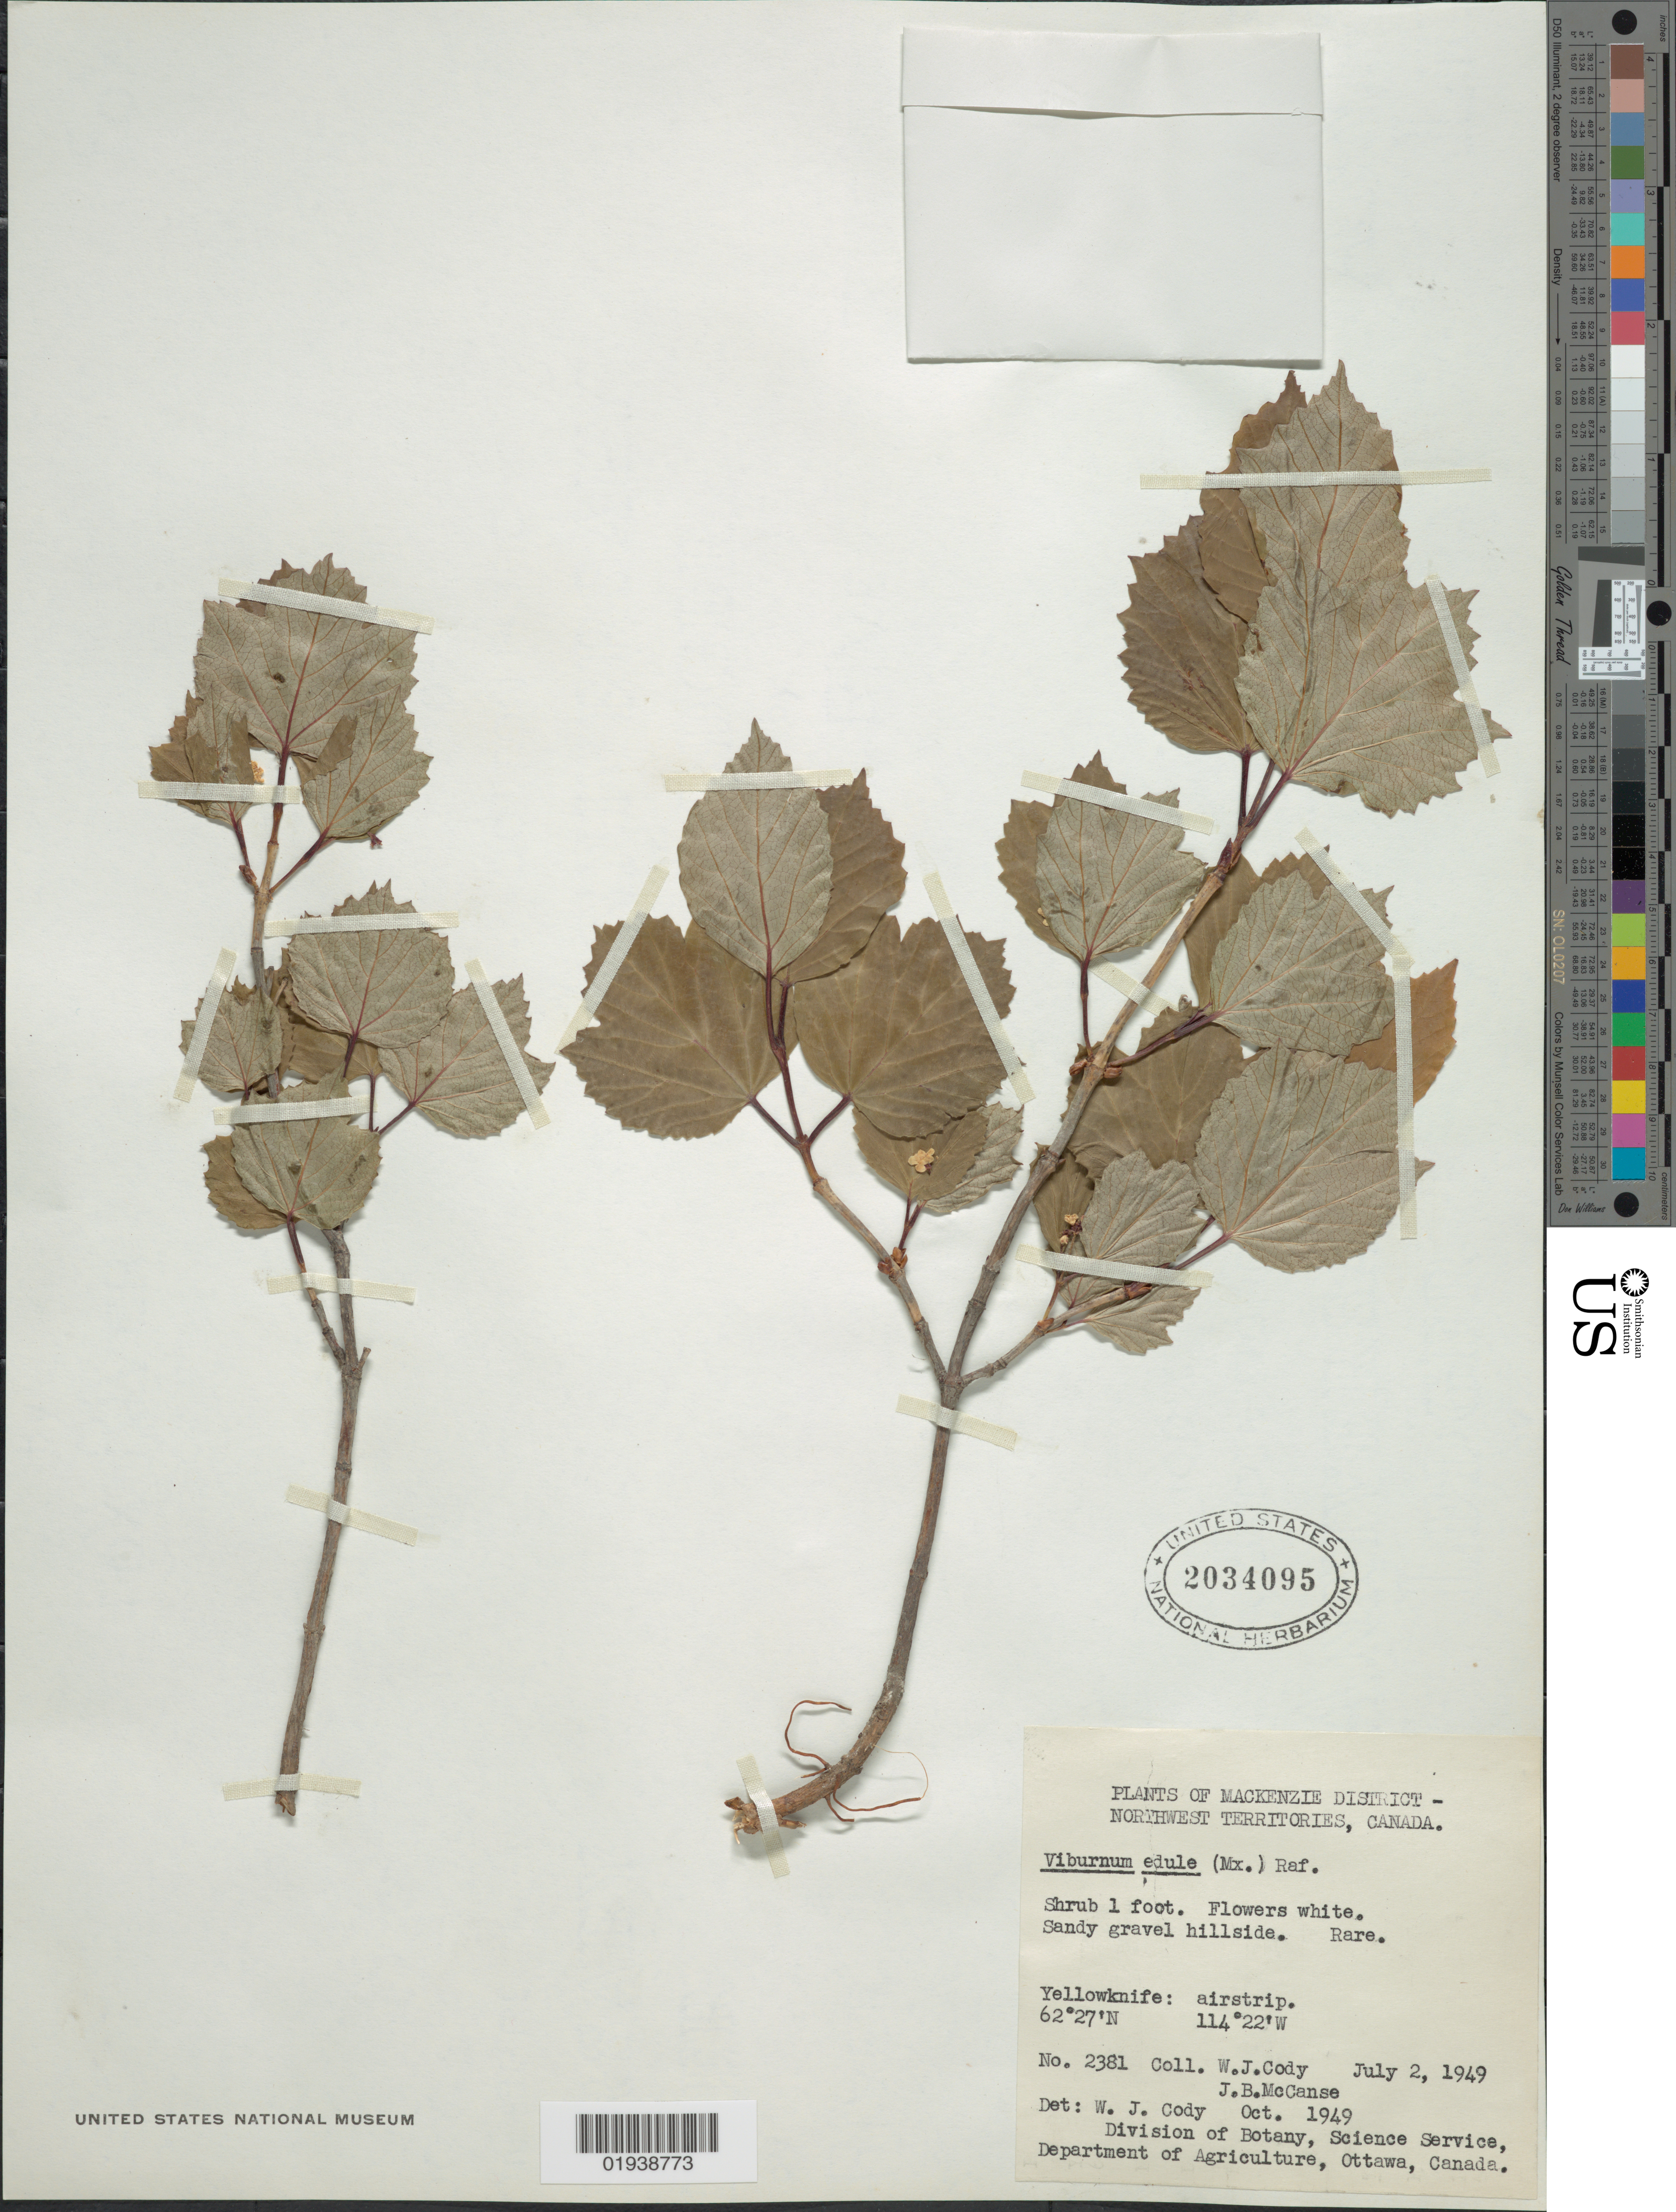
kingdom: Plantae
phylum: Tracheophyta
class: Magnoliopsida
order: Dipsacales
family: Viburnaceae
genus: Viburnum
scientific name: Viburnum edule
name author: (Michx.) Raf.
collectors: W. Cody & J. McCanse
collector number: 2381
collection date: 1949-07-02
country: Canada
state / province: Northwest Territories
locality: Mackenzie District. Yellowknife: airstrip.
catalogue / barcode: US 2034095